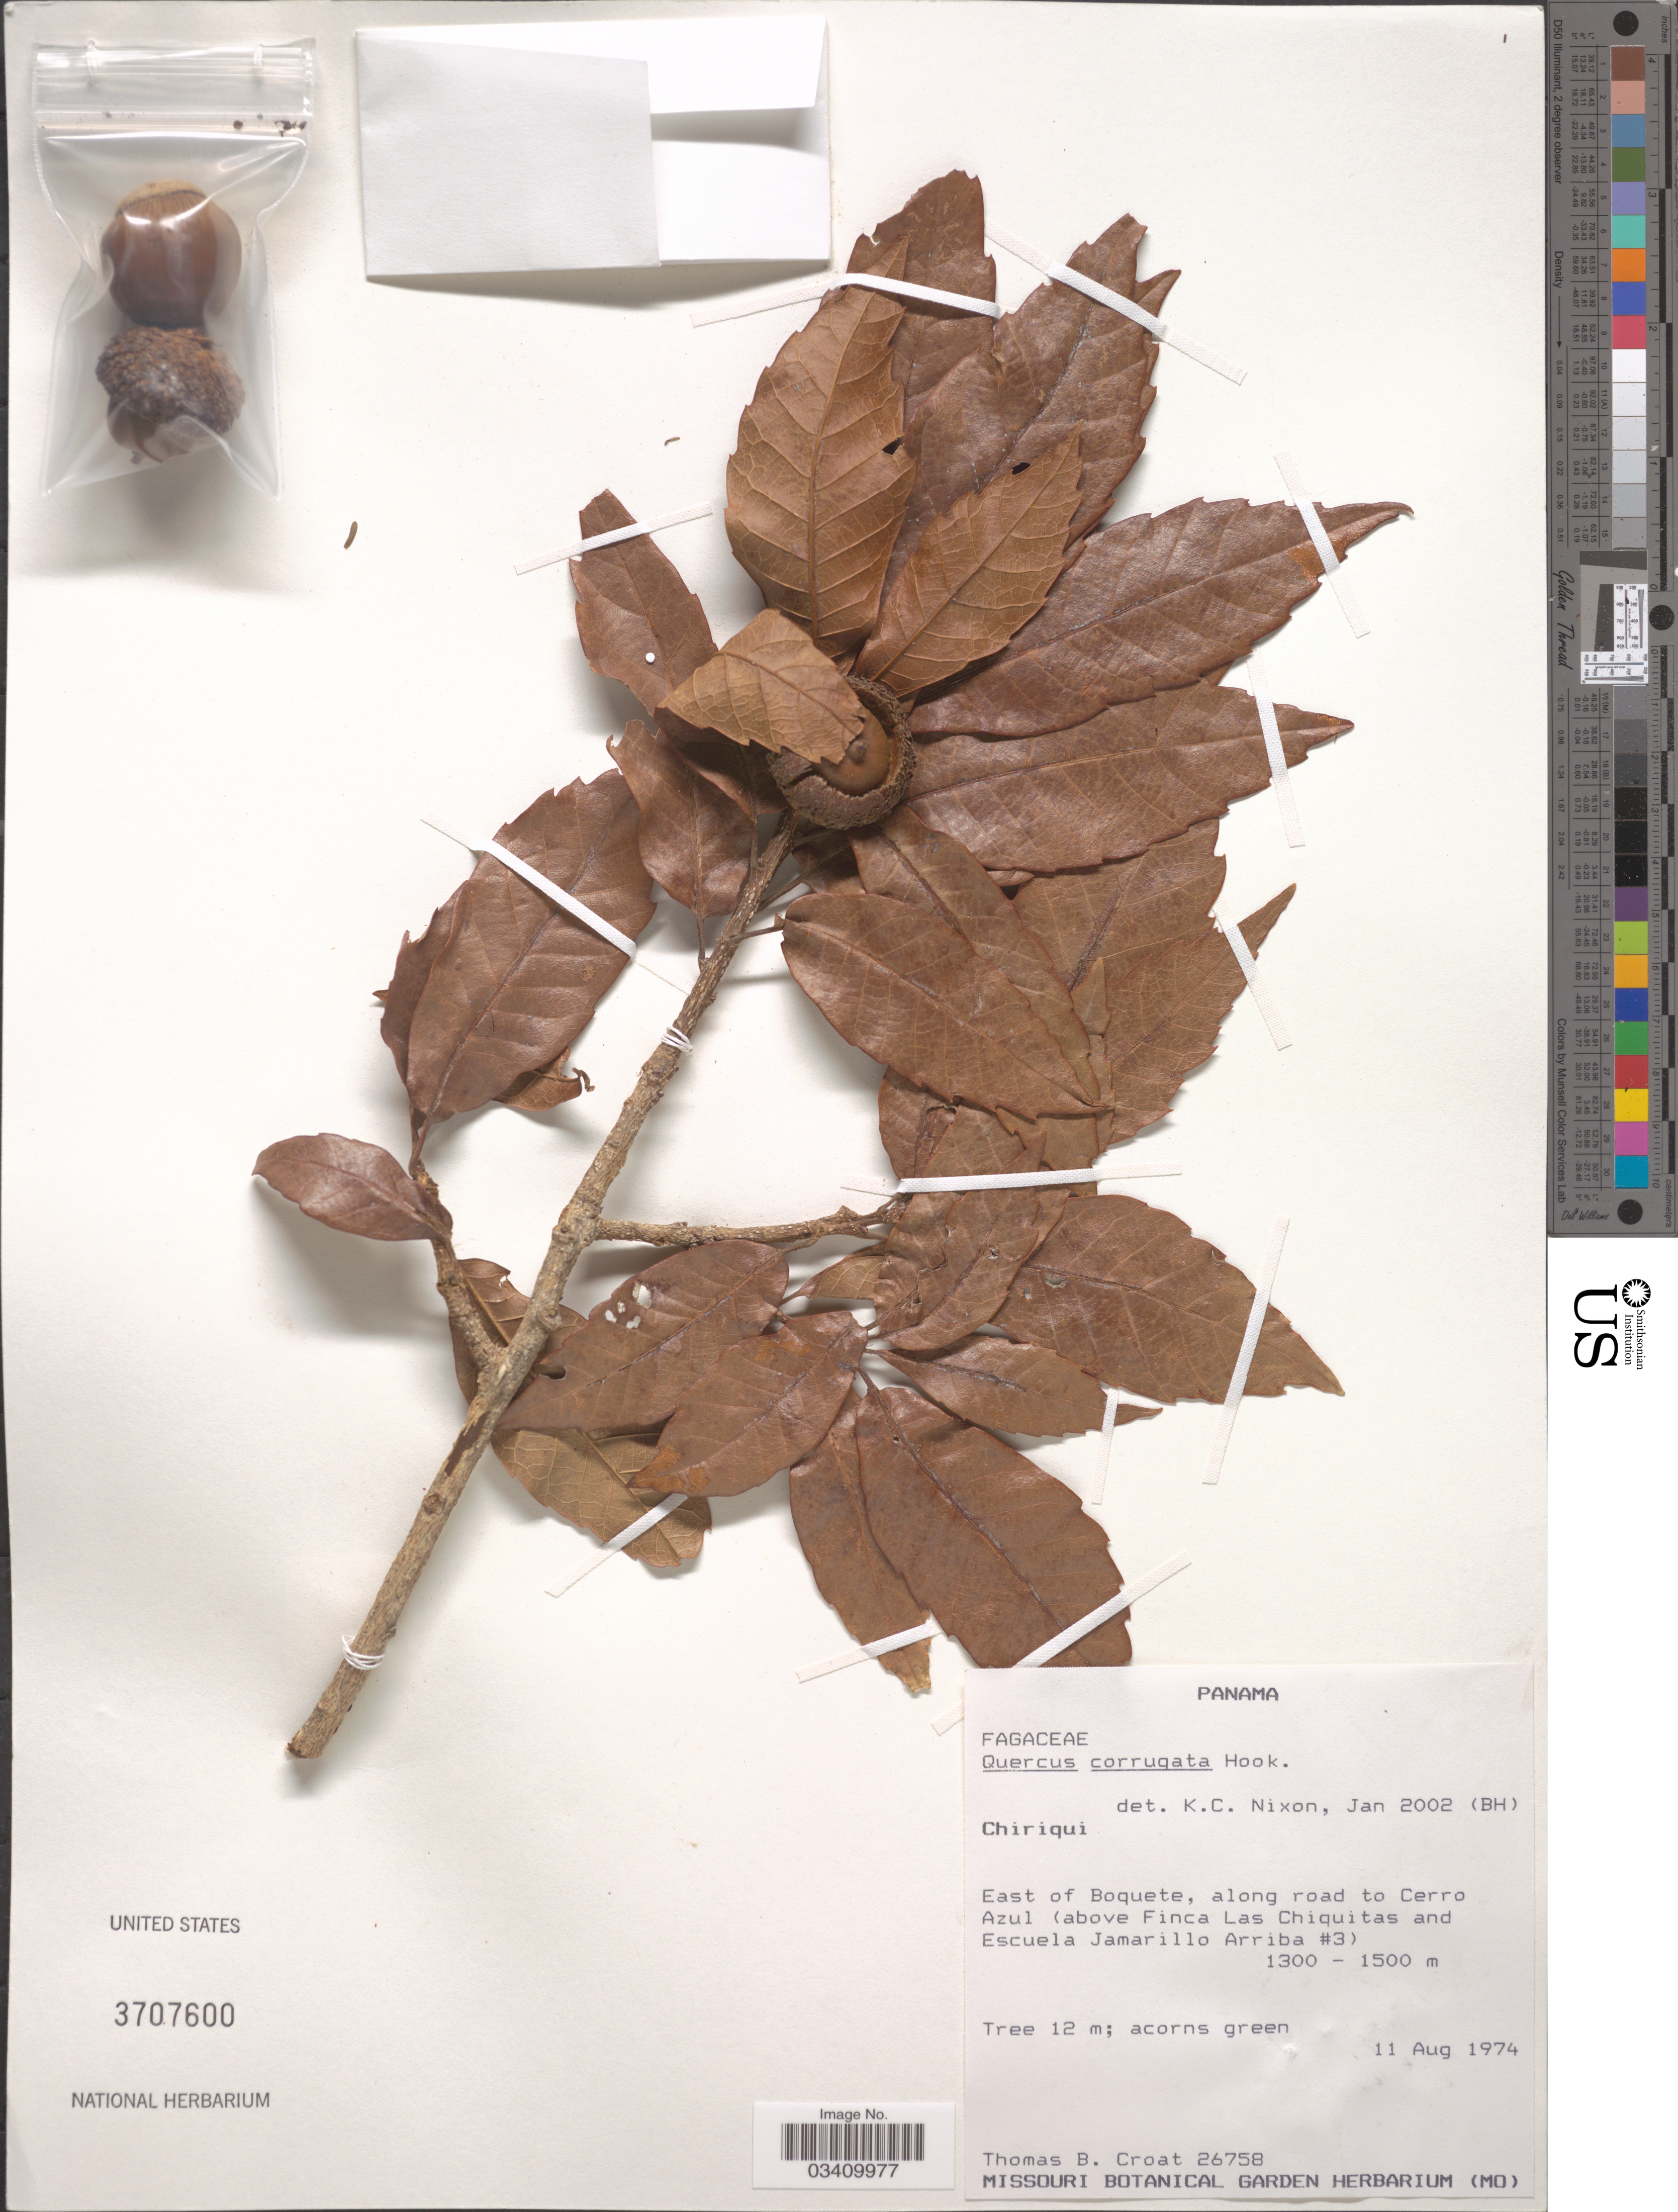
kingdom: Plantae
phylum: Tracheophyta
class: Magnoliopsida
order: Fagales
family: Fagaceae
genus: Quercus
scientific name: Quercus corrugata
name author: Hook.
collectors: T. B. Croat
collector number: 26758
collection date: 1974-08-11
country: Panama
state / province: Chiriqui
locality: East of Boquete, along road to Cerro Azul (above Finca Las Chiquitas and Escuela Jamarillo Arriba #3).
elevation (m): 1300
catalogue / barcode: US 3707600